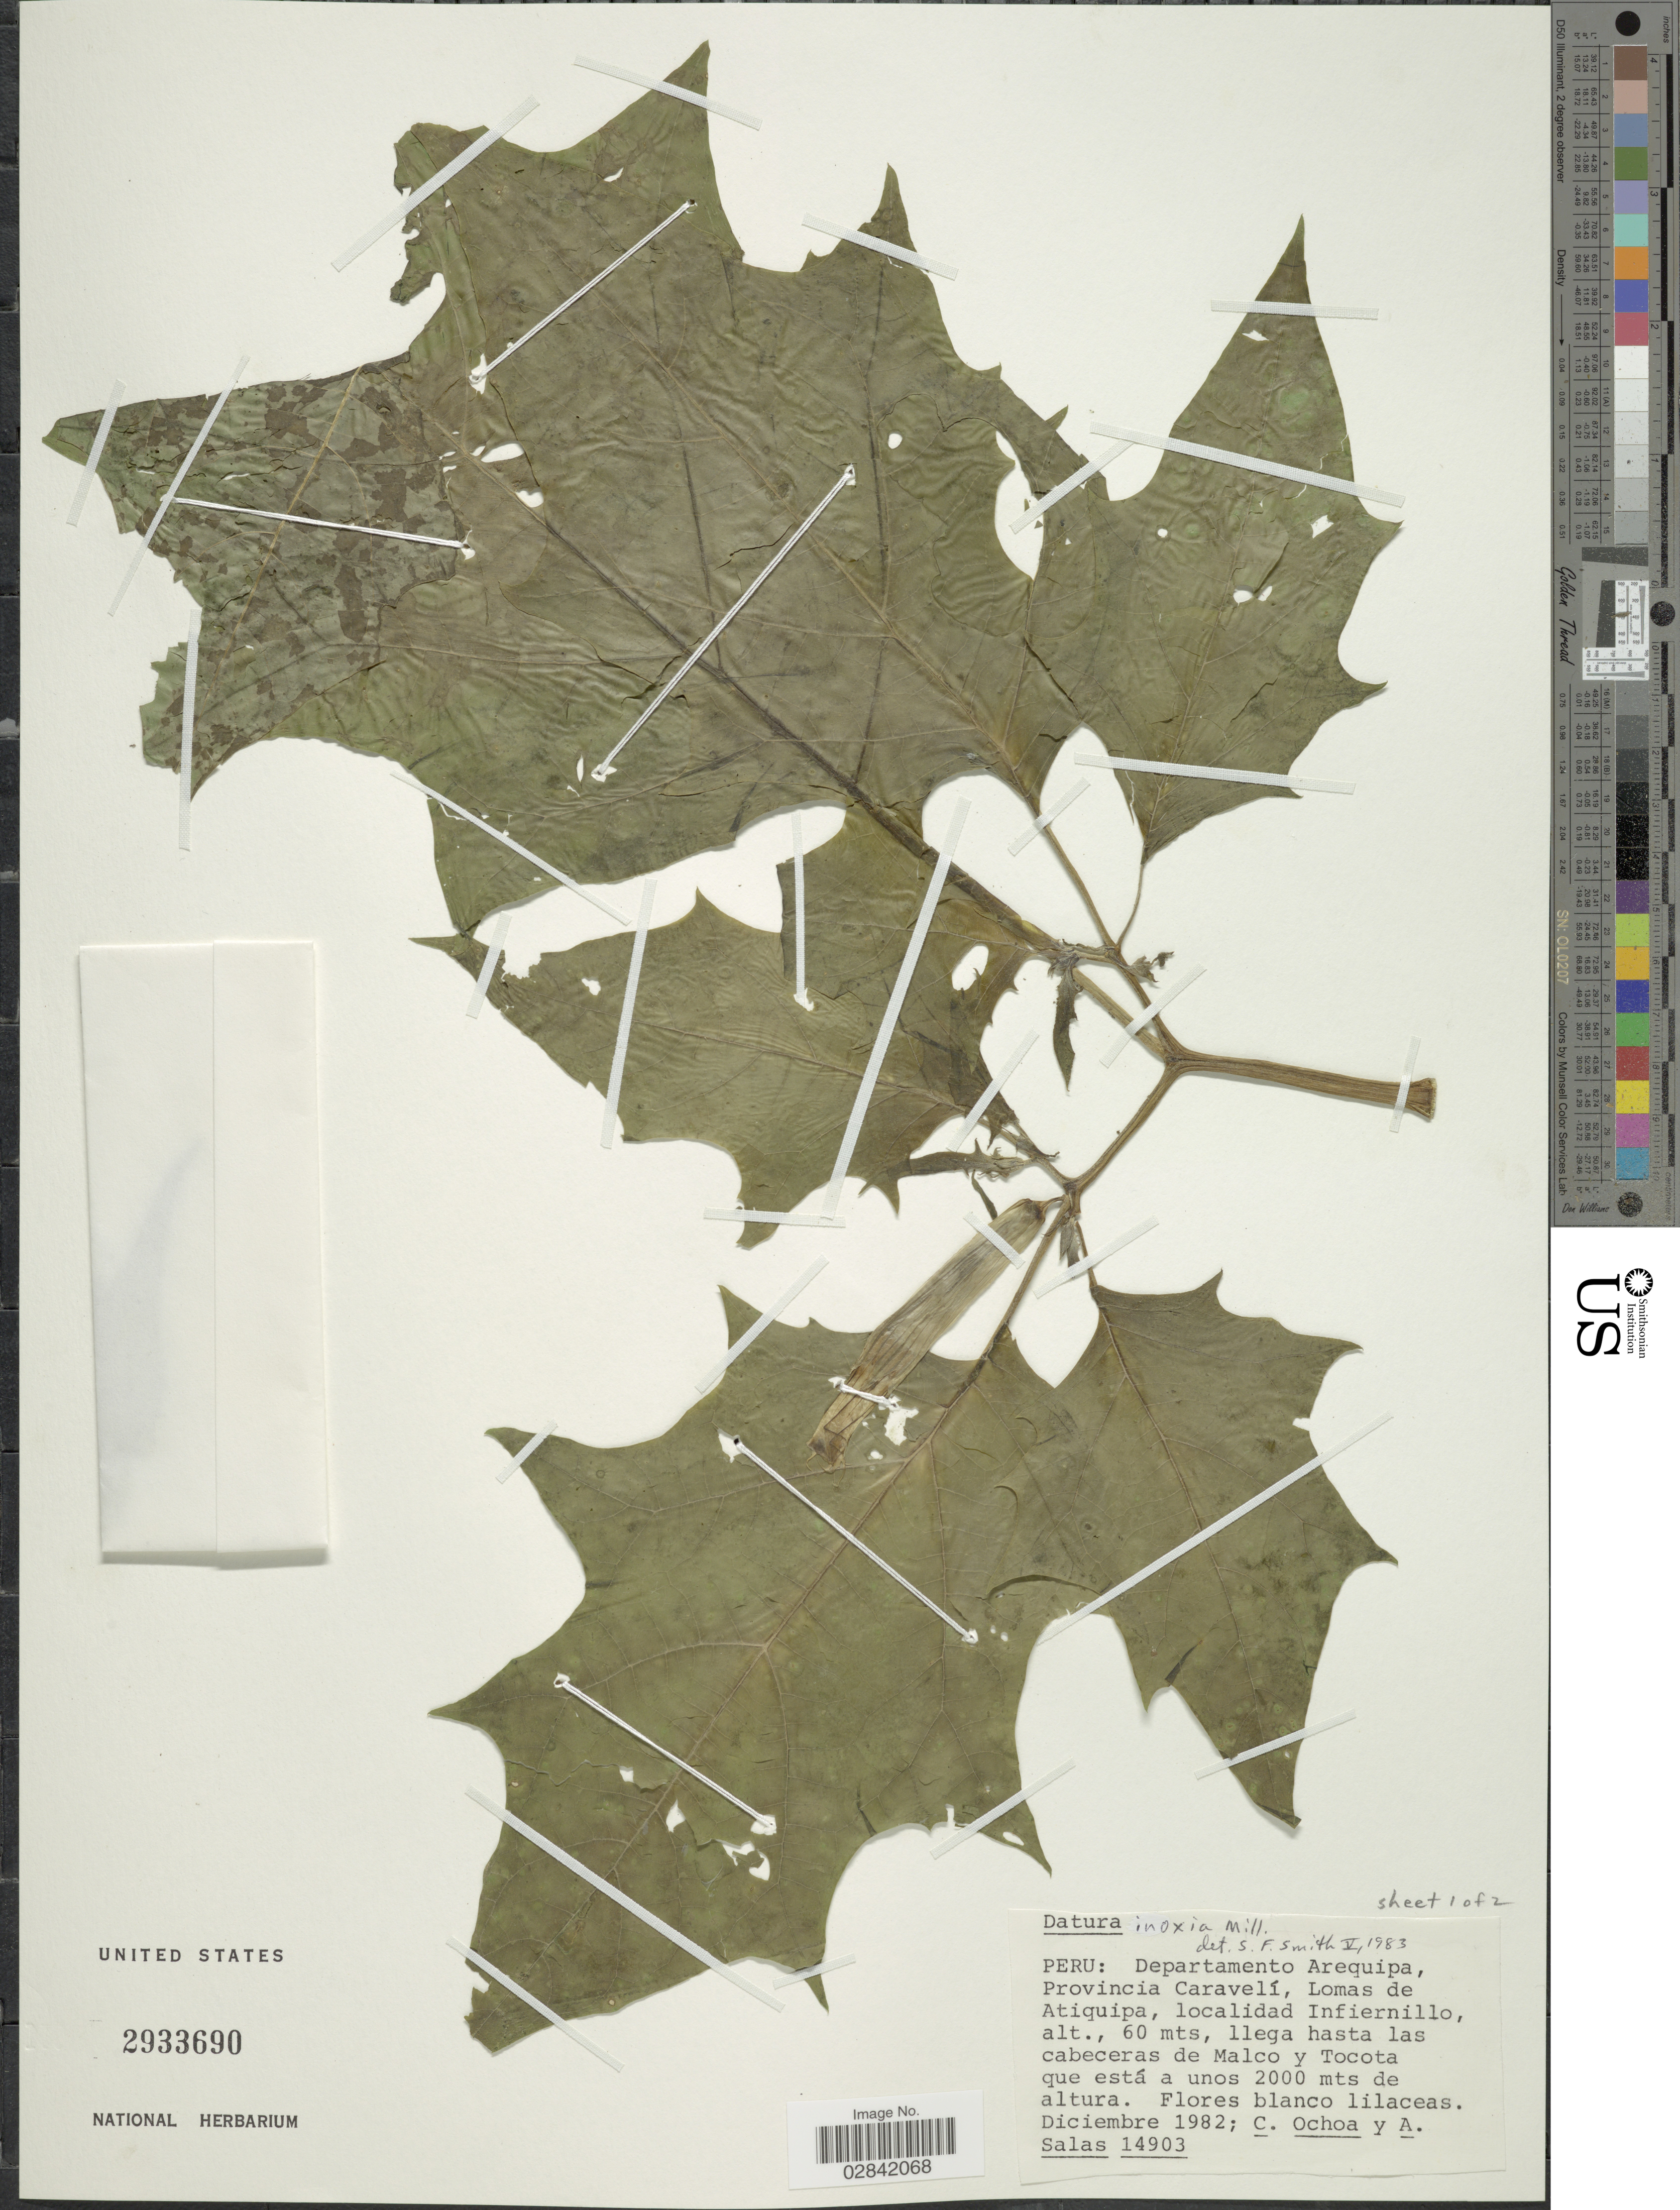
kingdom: Plantae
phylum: Tracheophyta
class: Magnoliopsida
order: Solanales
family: Solanaceae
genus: Datura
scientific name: Datura innoxia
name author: Mill.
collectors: C. Ochoa & A. Salas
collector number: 14903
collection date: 1982-12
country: Peru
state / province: Arequipa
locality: Departamento Arequipa, Provincia Caravelí, Lomas de Atiquipa, localidad Infiernillo, llega hasta las cabeceras de Malco y Tocota.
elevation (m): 60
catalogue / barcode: US 2933690